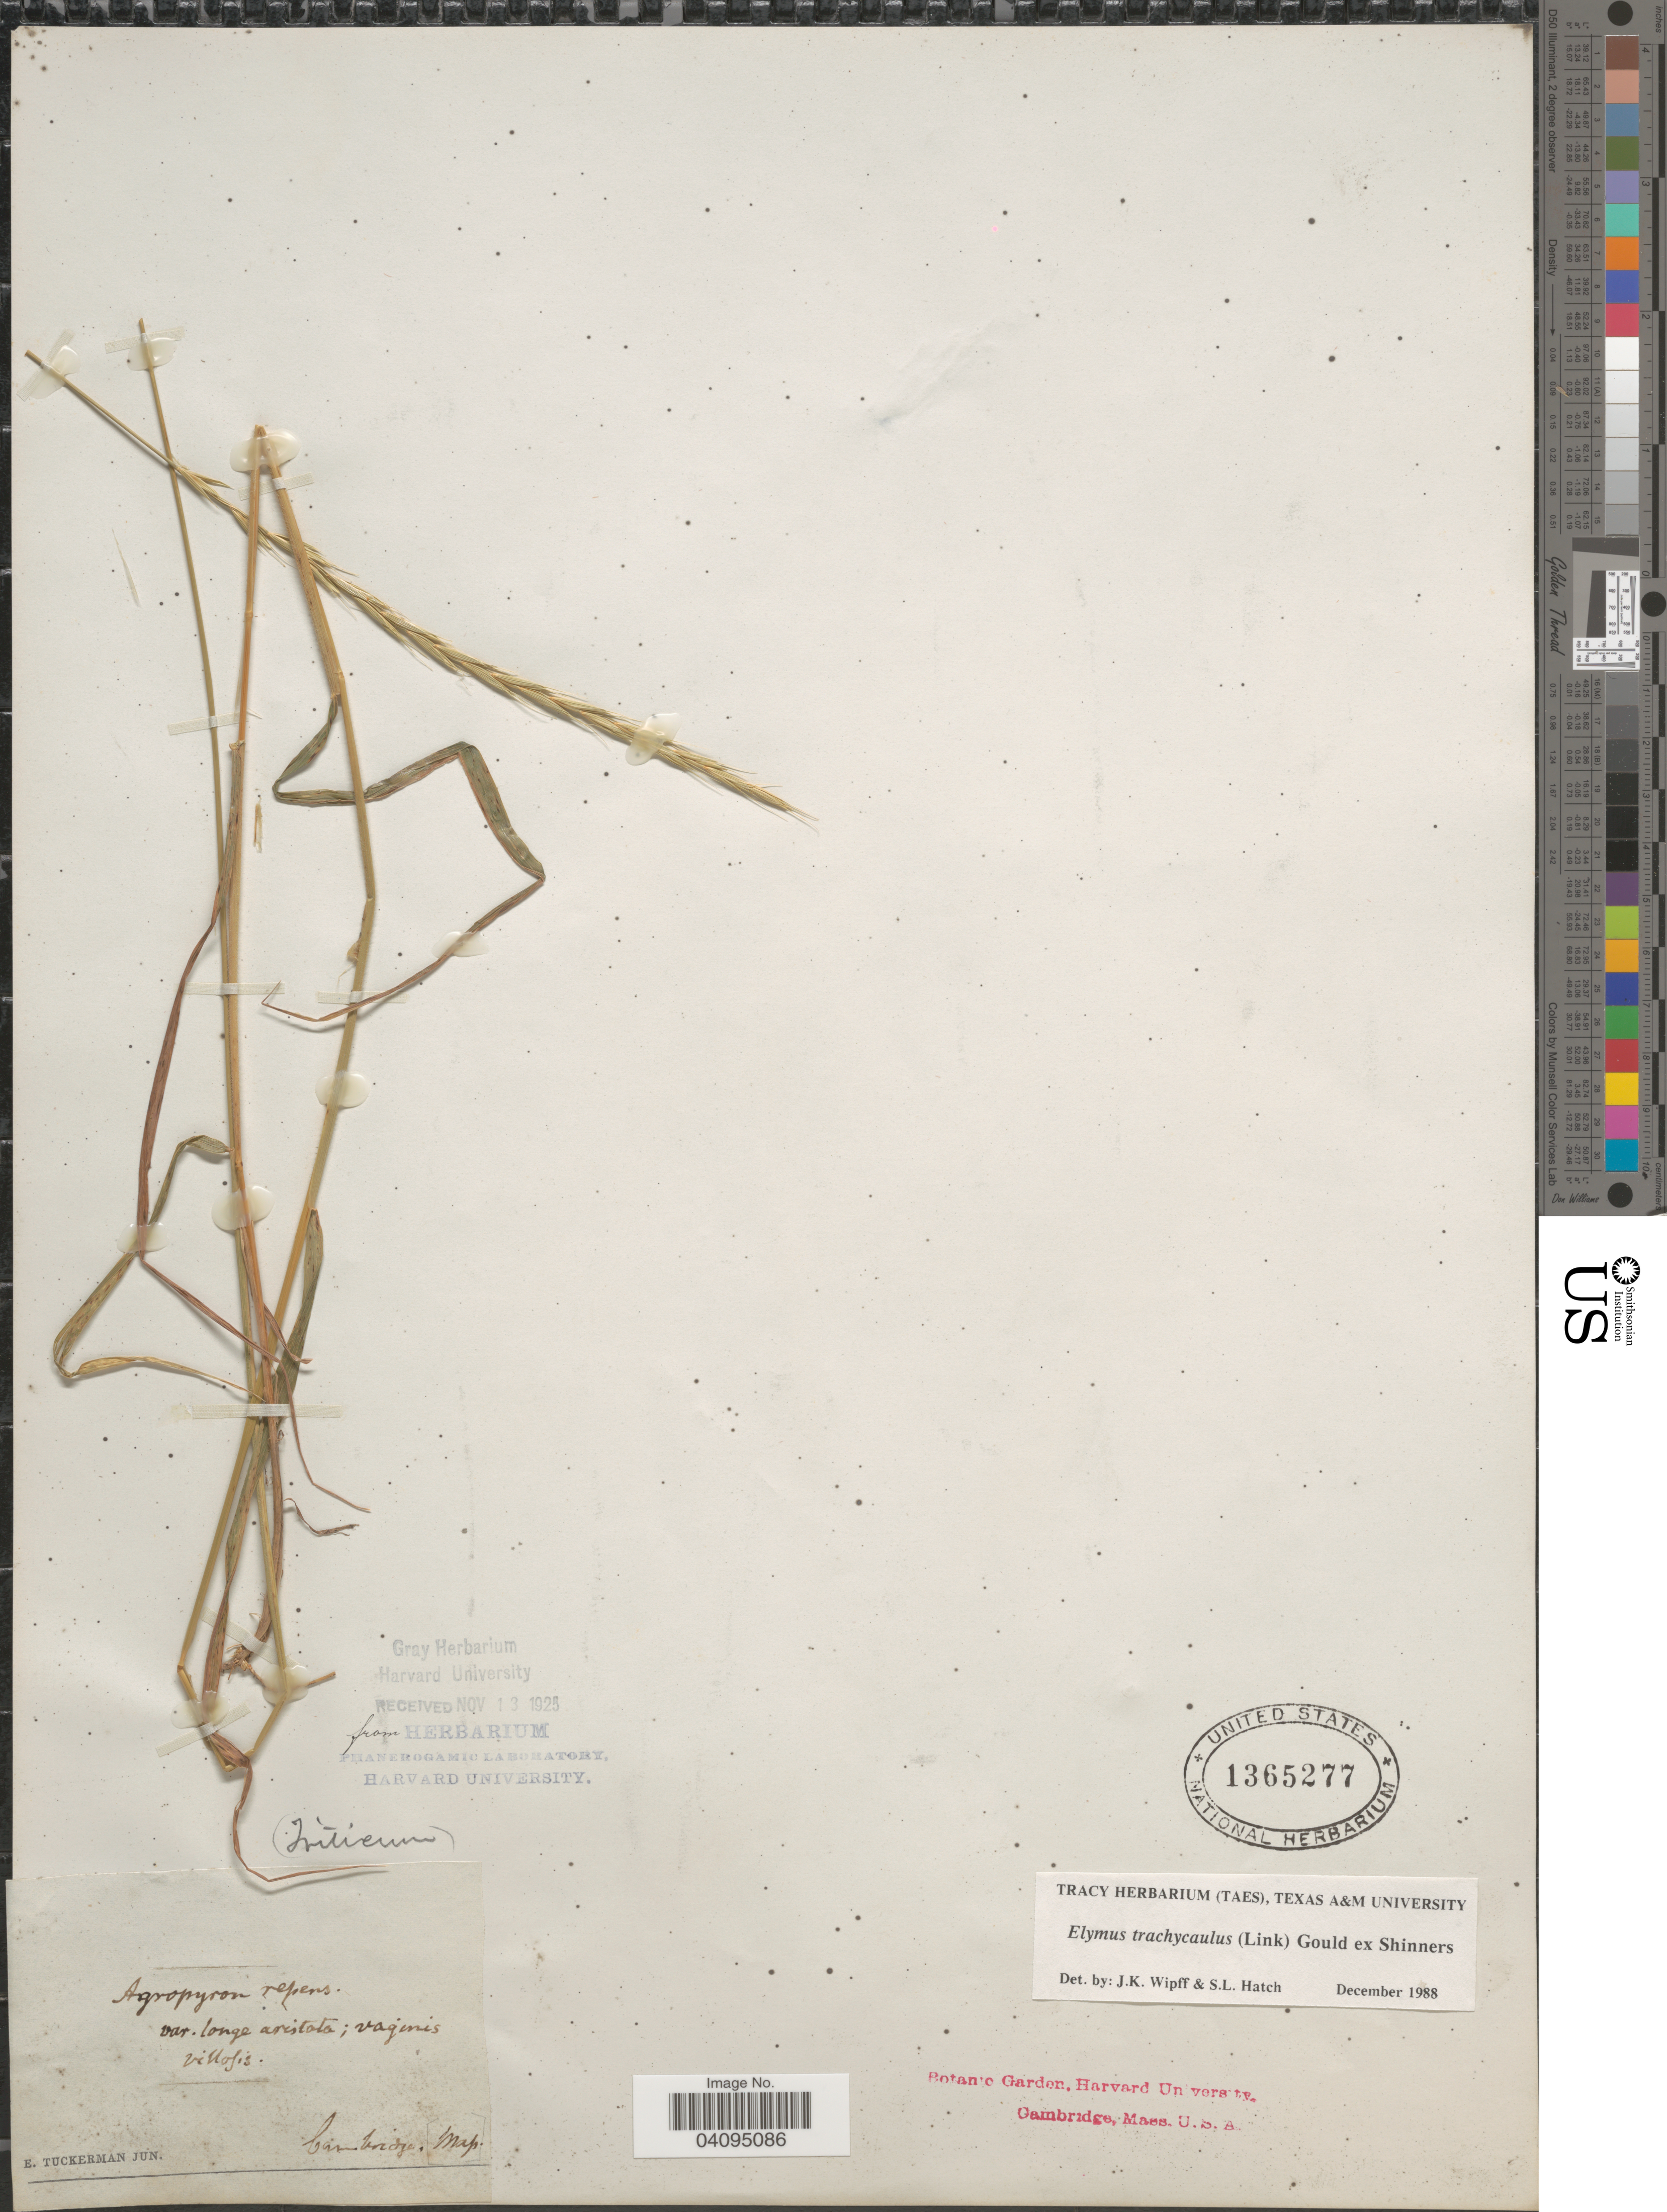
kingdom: Plantae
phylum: Tracheophyta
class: Liliopsida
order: Poales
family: Poaceae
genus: Elymus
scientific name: Elymus trachycaulus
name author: (Link) Gould ex Shinners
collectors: E. Tuckerman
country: United States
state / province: Massachusetts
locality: Cambridge.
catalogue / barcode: US 1365277